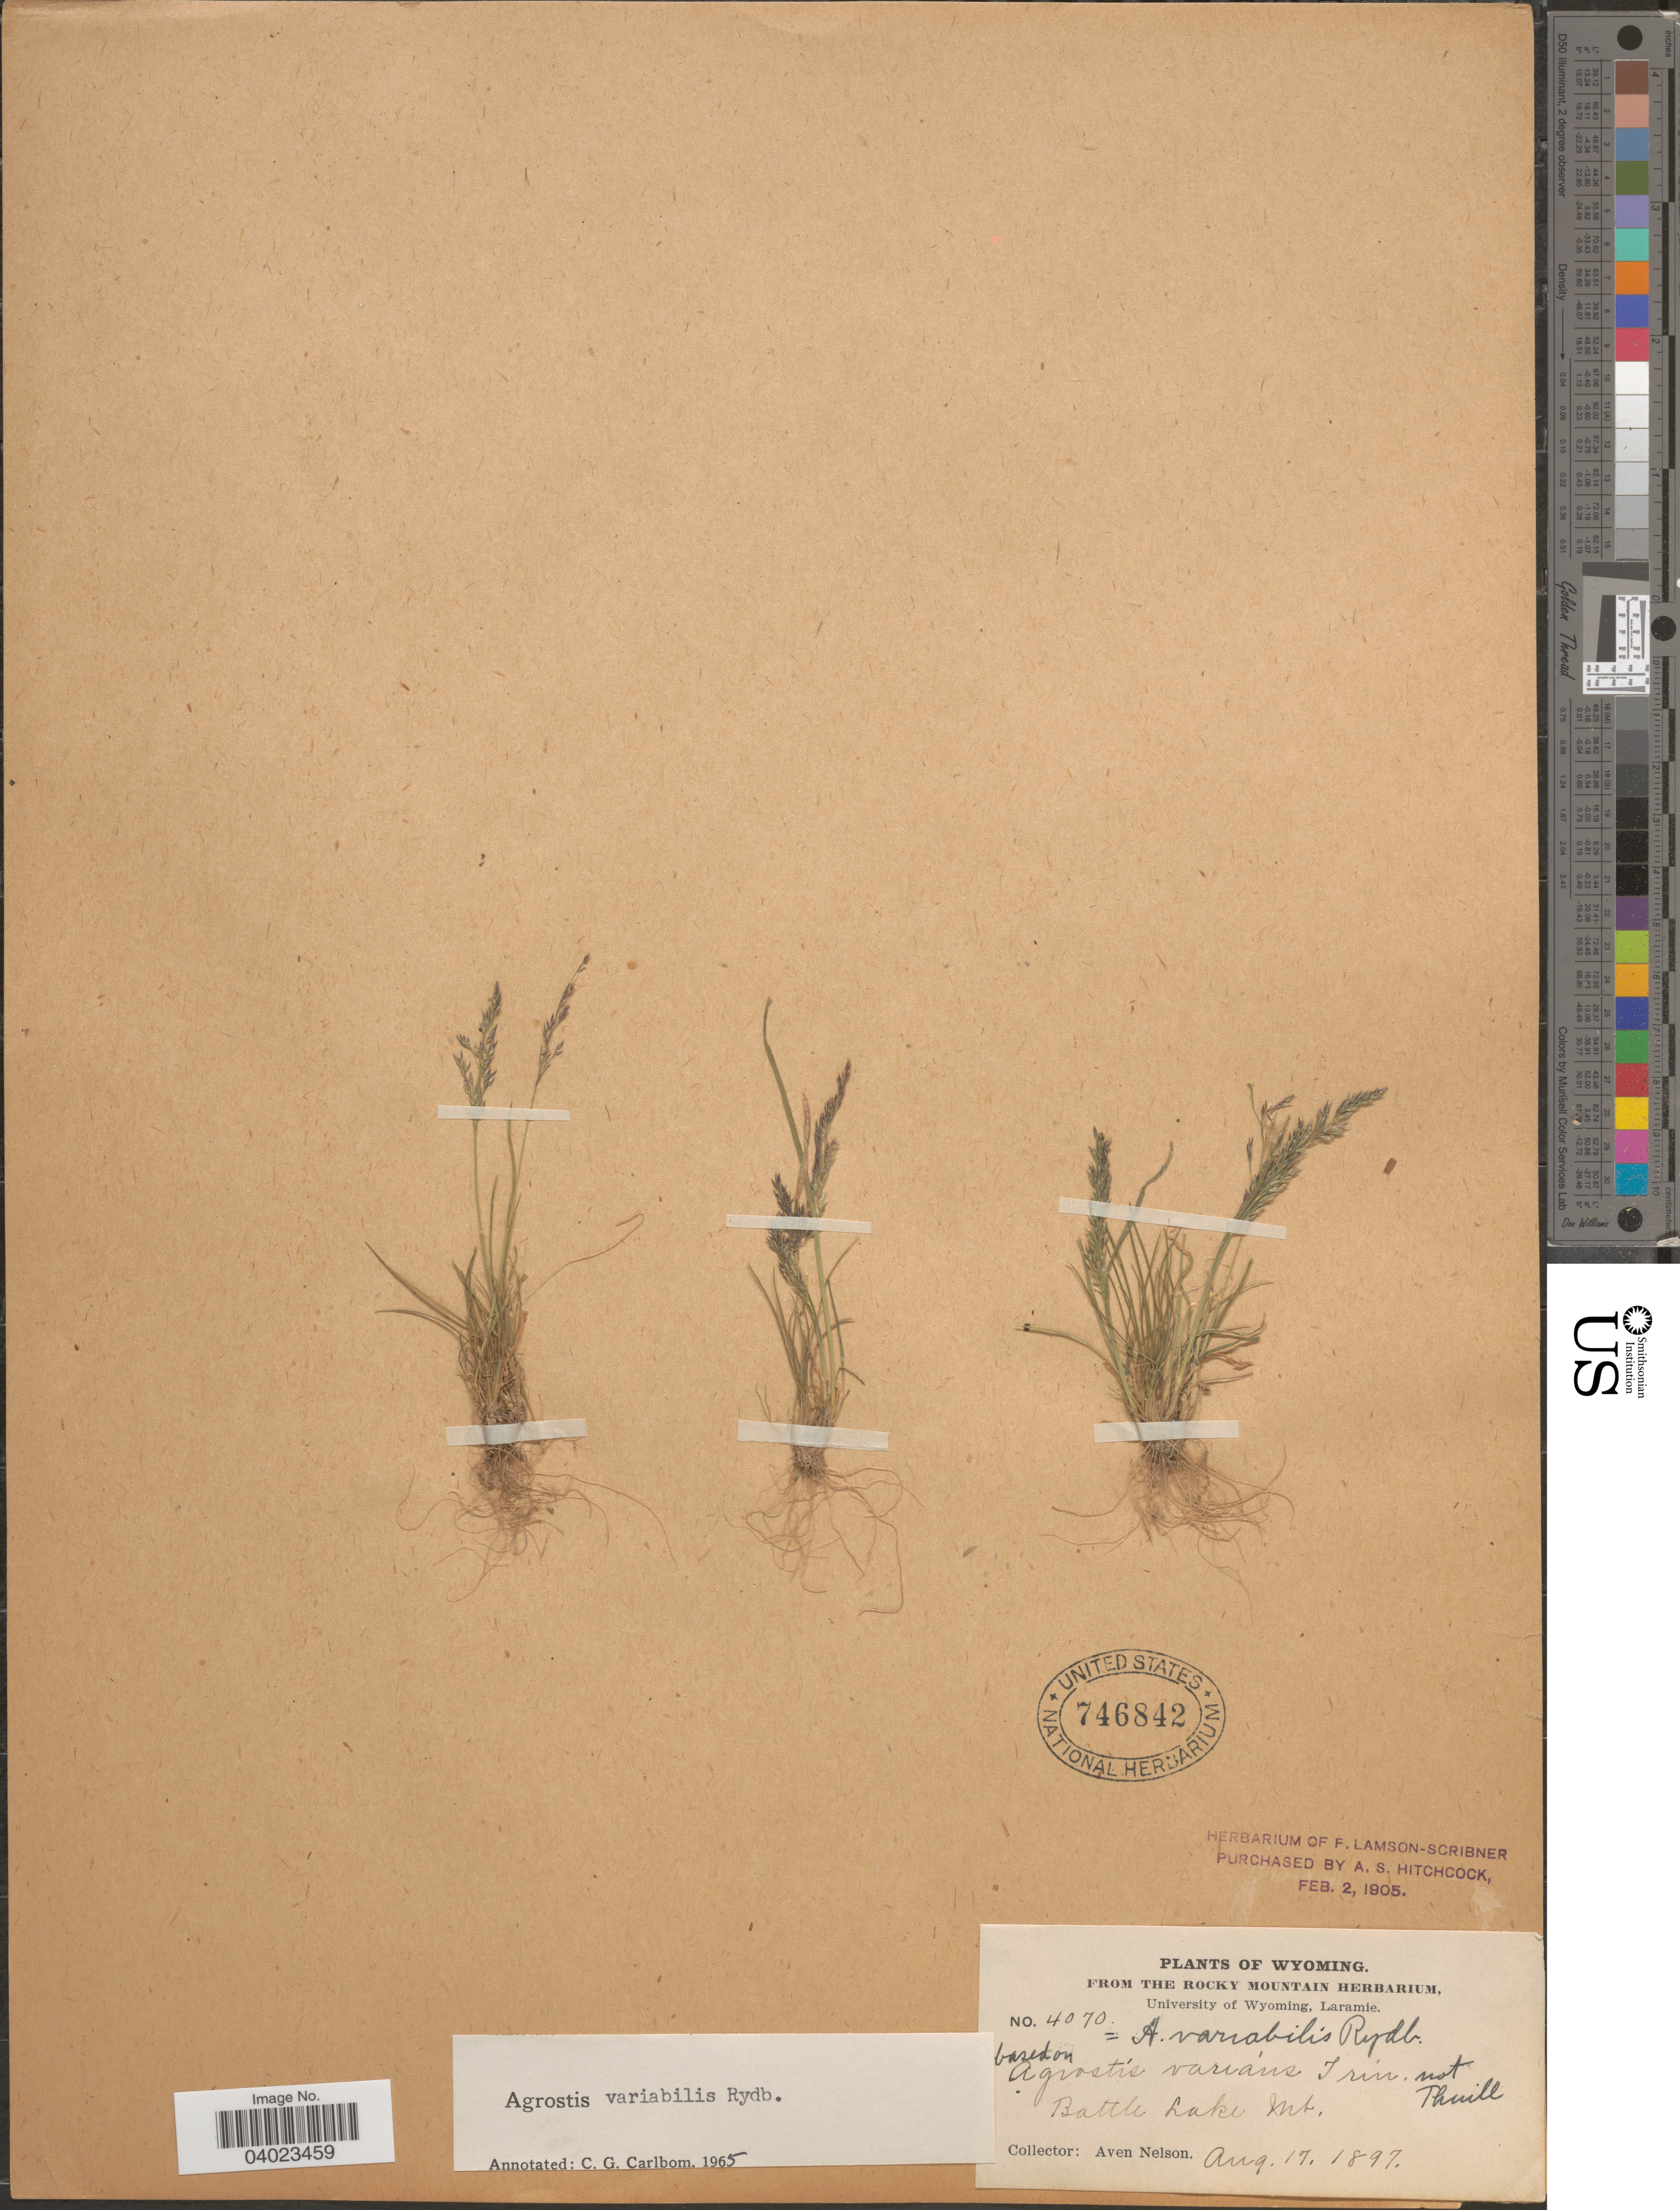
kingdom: Plantae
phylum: Tracheophyta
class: Liliopsida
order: Poales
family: Poaceae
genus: Agrostis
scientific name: Agrostis variabilis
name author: Rydb.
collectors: A. Nelson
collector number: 4070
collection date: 1897-08-17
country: United States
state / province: Wyoming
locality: Battle Lake Mt.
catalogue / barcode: US 746842